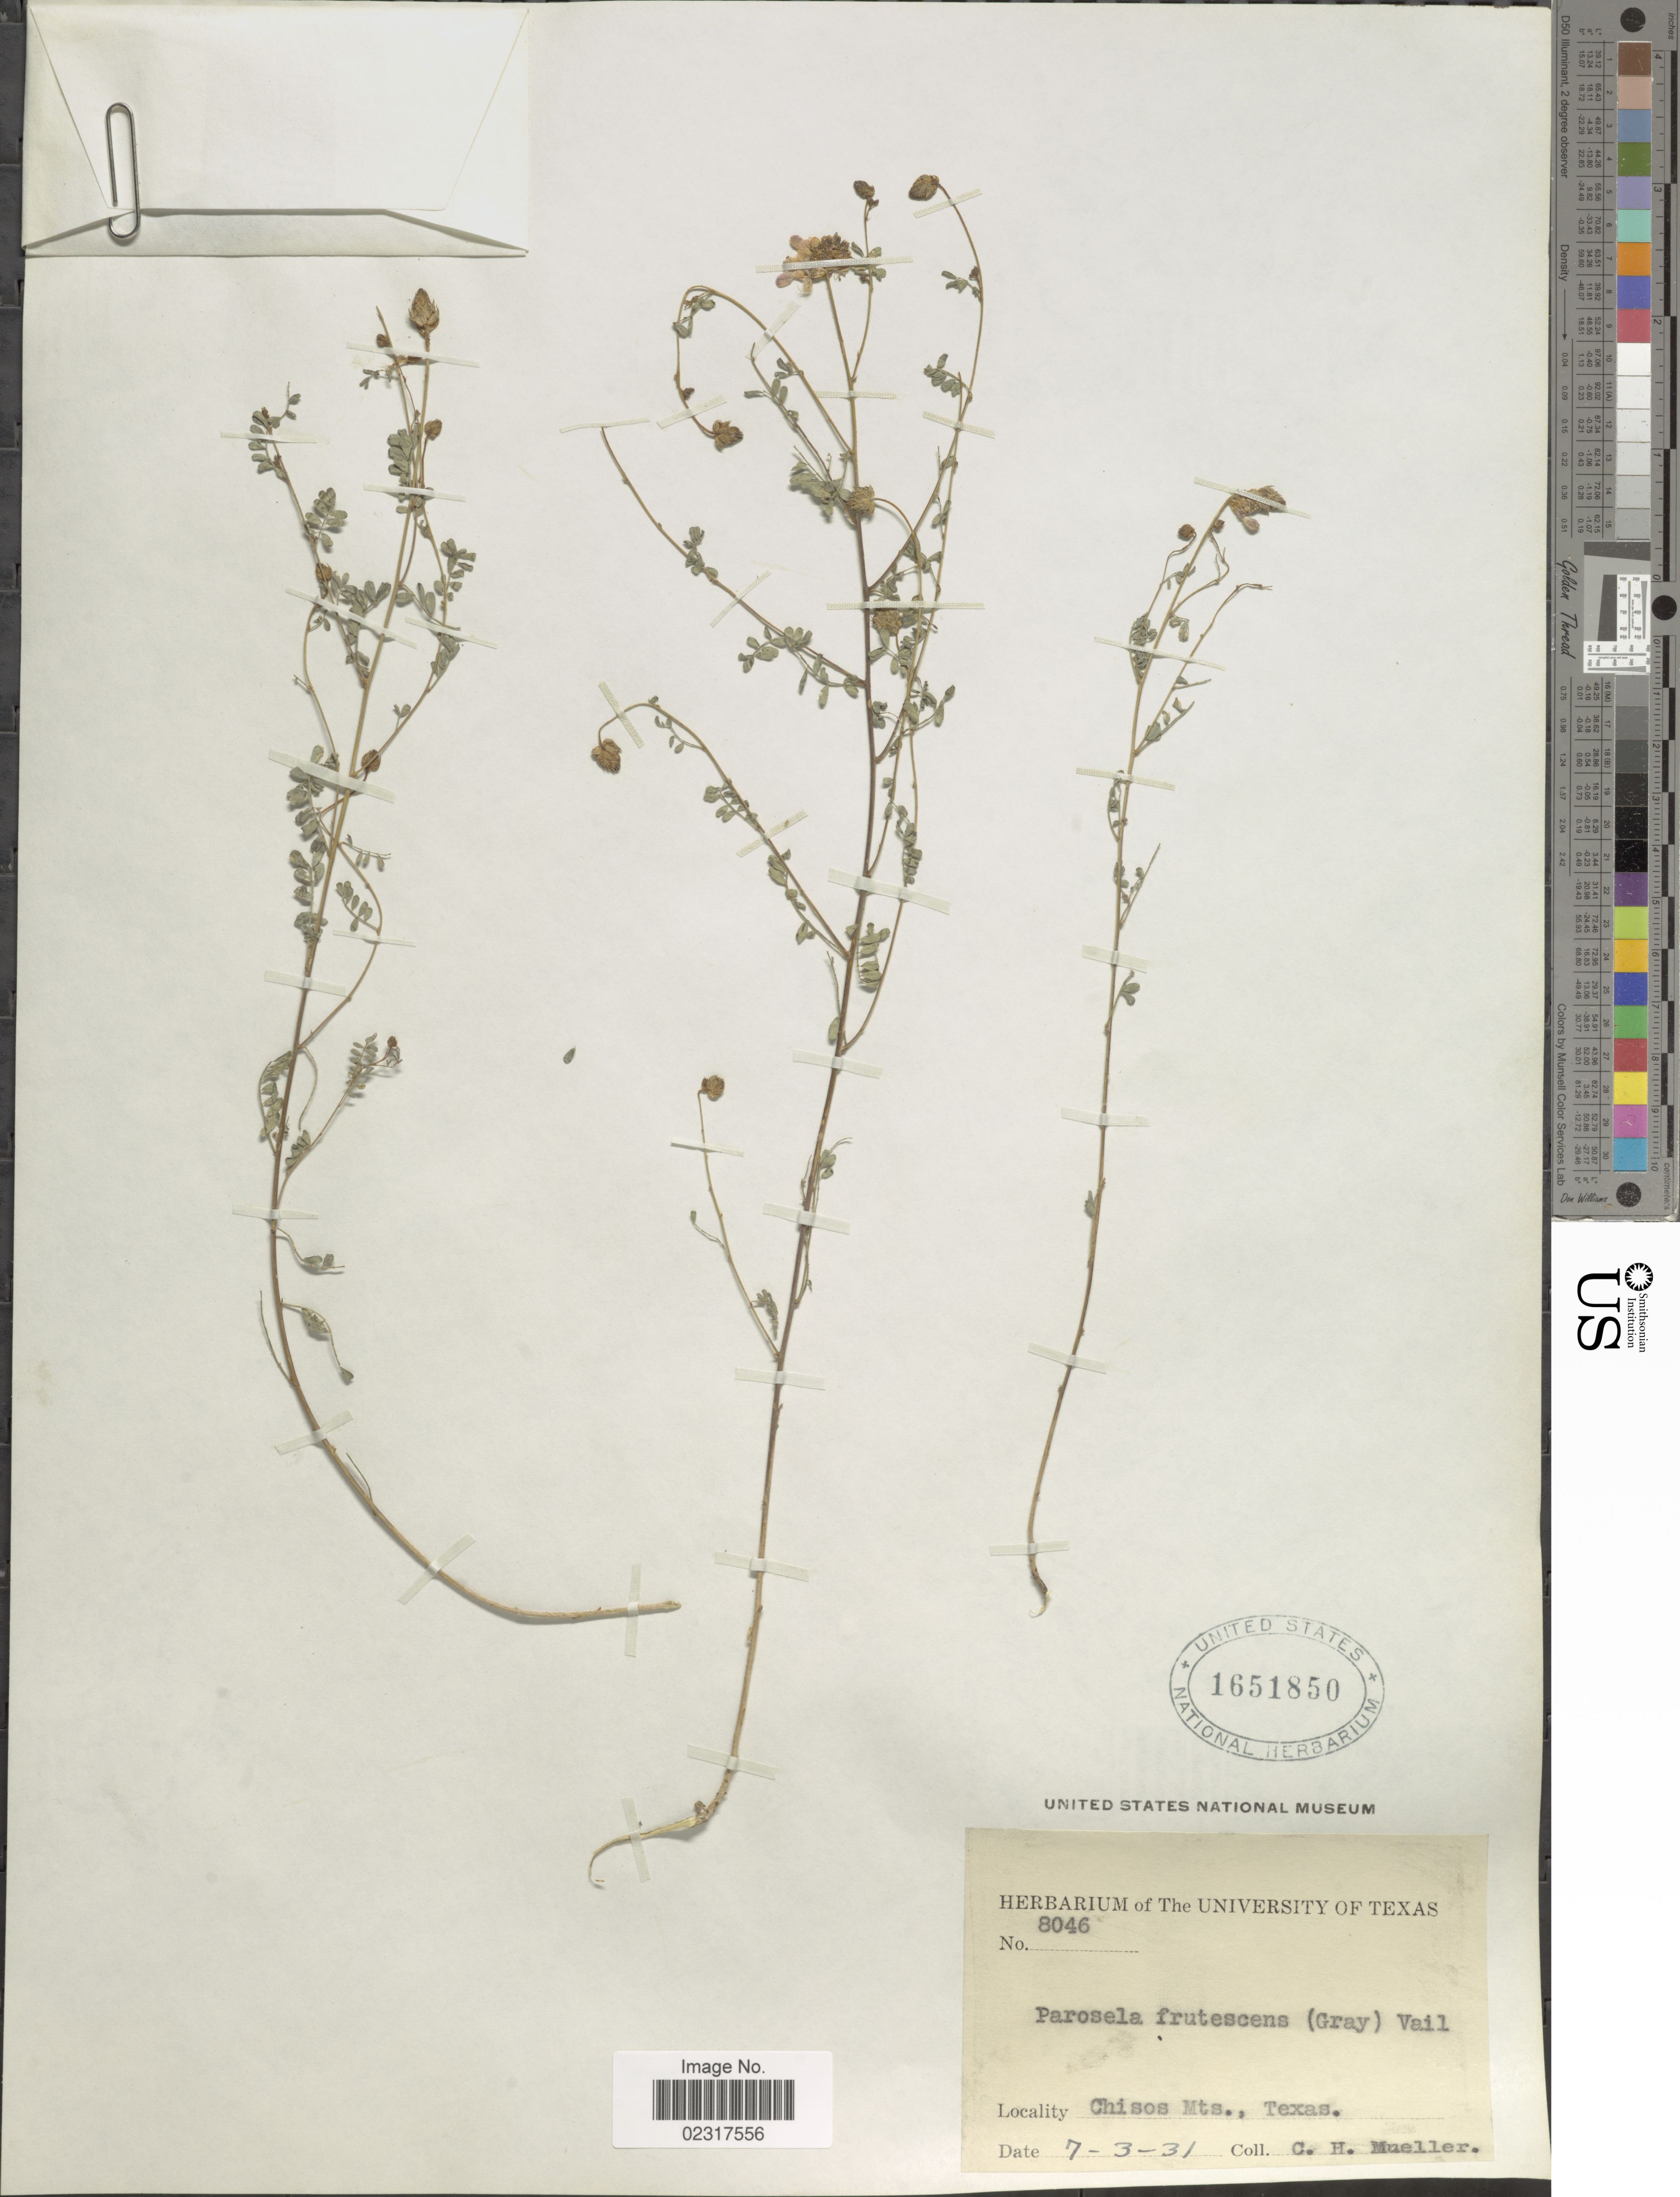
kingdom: Plantae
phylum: Tracheophyta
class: Magnoliopsida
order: Fabales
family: Fabaceae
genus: Dalea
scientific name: Dalea frutescens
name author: A. Gray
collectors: C. H. Mueller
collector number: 8046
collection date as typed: Transcribed d/m/y: 3/7/31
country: United States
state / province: Texas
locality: Chisos Mts.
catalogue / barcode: US 1651850